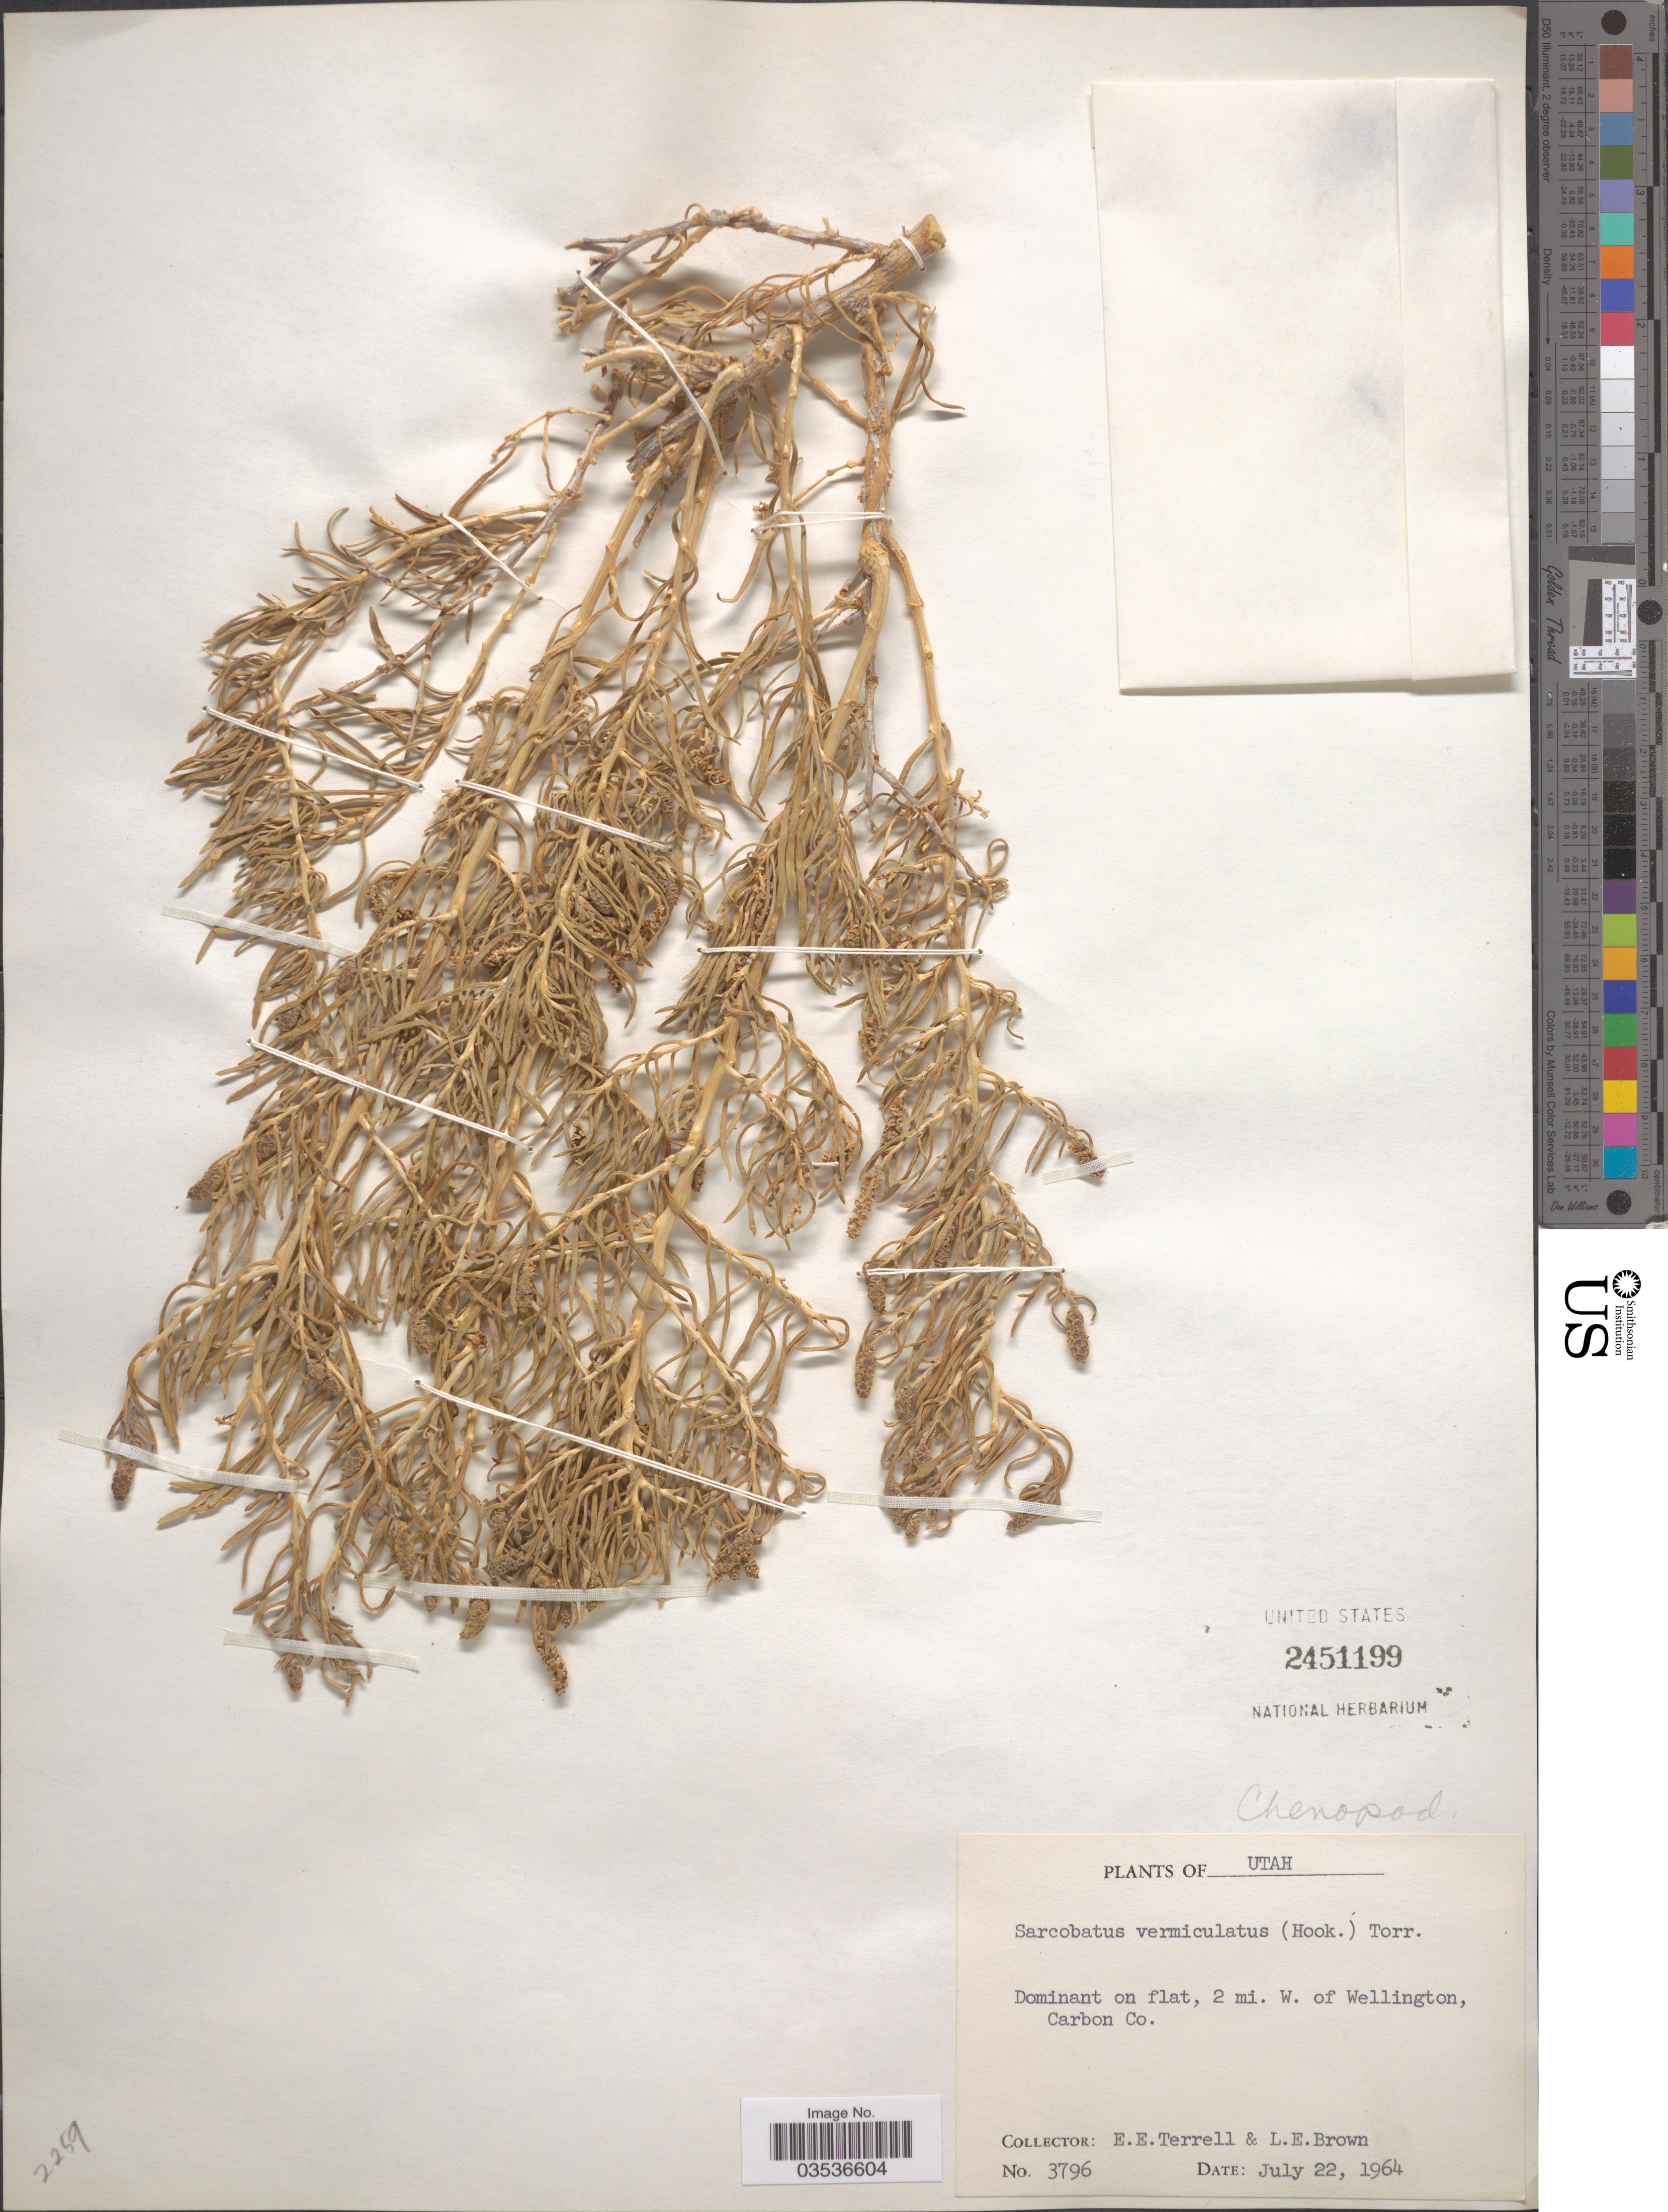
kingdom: Plantae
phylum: Tracheophyta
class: Magnoliopsida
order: Caryophyllales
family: Sarcobataceae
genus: Sarcobatus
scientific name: Sarcobatus vermiculatus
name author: (Hook.) Torr.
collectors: E. E. Terrell & L. E. Brown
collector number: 3796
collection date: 1964-07-22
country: United States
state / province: Utah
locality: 2 mi. W. of Wellington, Carbon Co.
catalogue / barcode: US 2451199